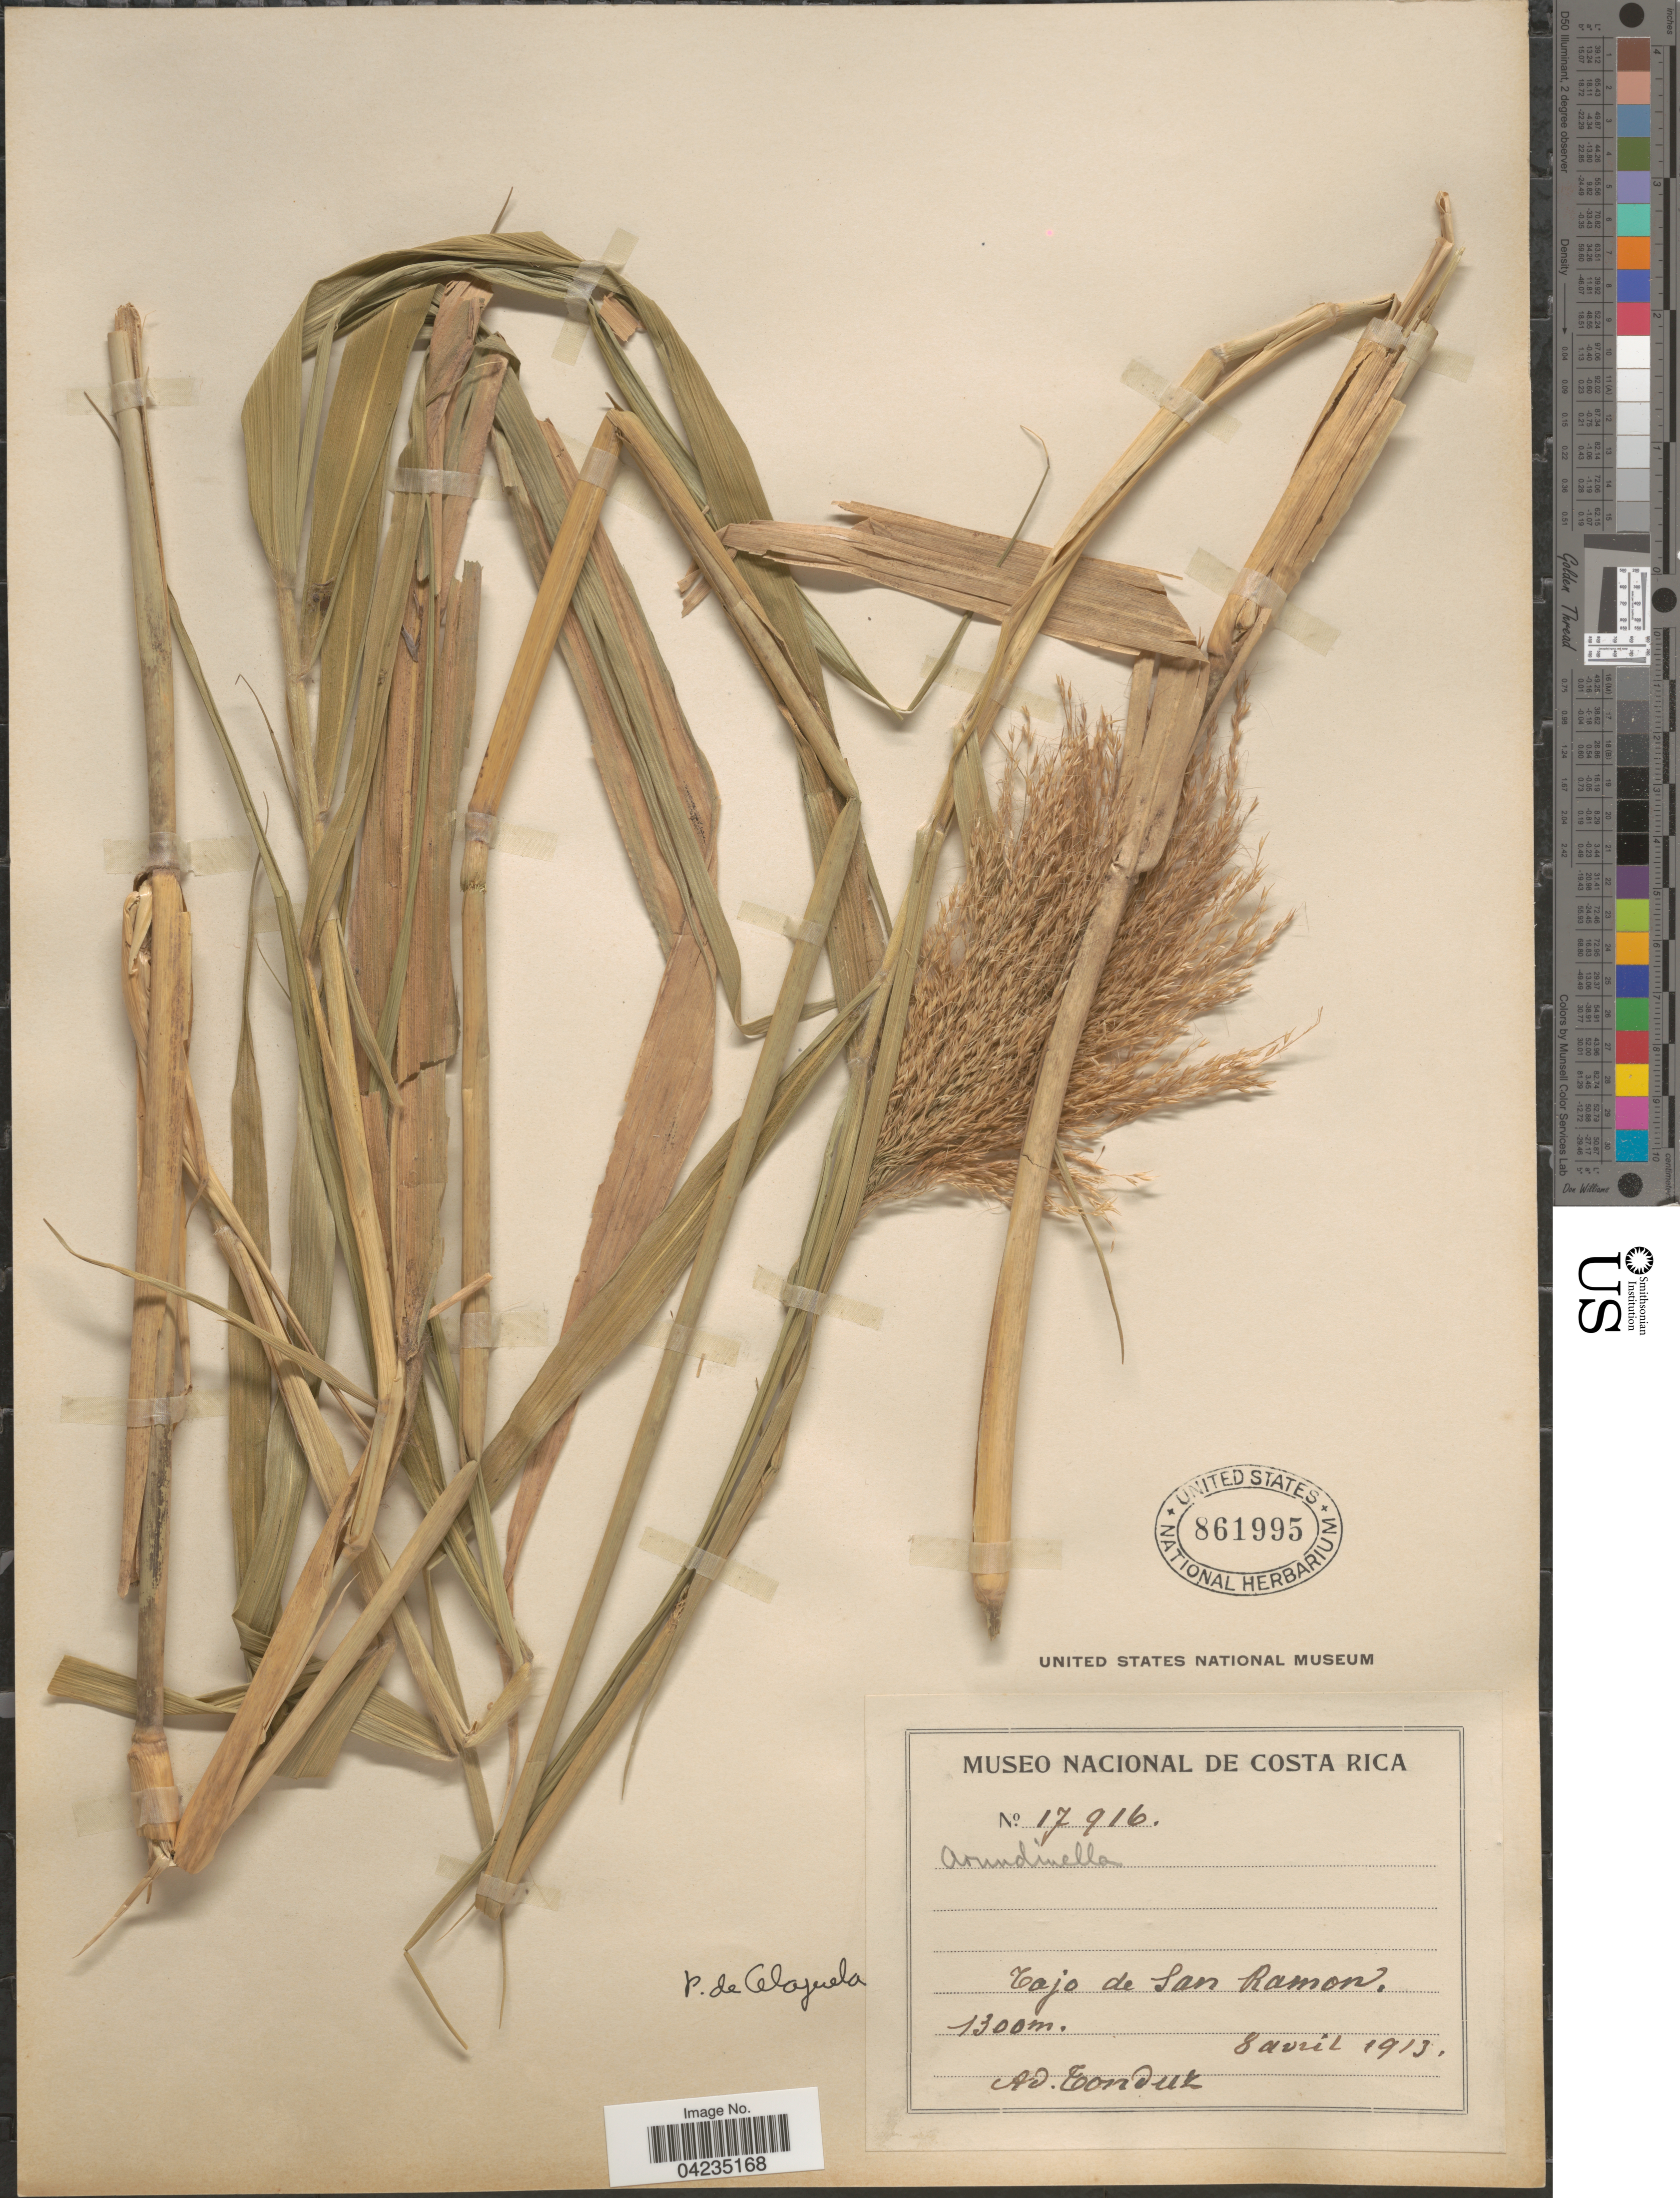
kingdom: Plantae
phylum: Tracheophyta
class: Liliopsida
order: Poales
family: Poaceae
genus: Arundinella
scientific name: Arundinella deppeana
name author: Nees ex Steud.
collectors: A. Tonduz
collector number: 17916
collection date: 1913-04-08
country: Costa Rica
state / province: Alajuela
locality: P. de Alajuela. Cajo de San Ramon.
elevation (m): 1300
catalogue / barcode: US 861995